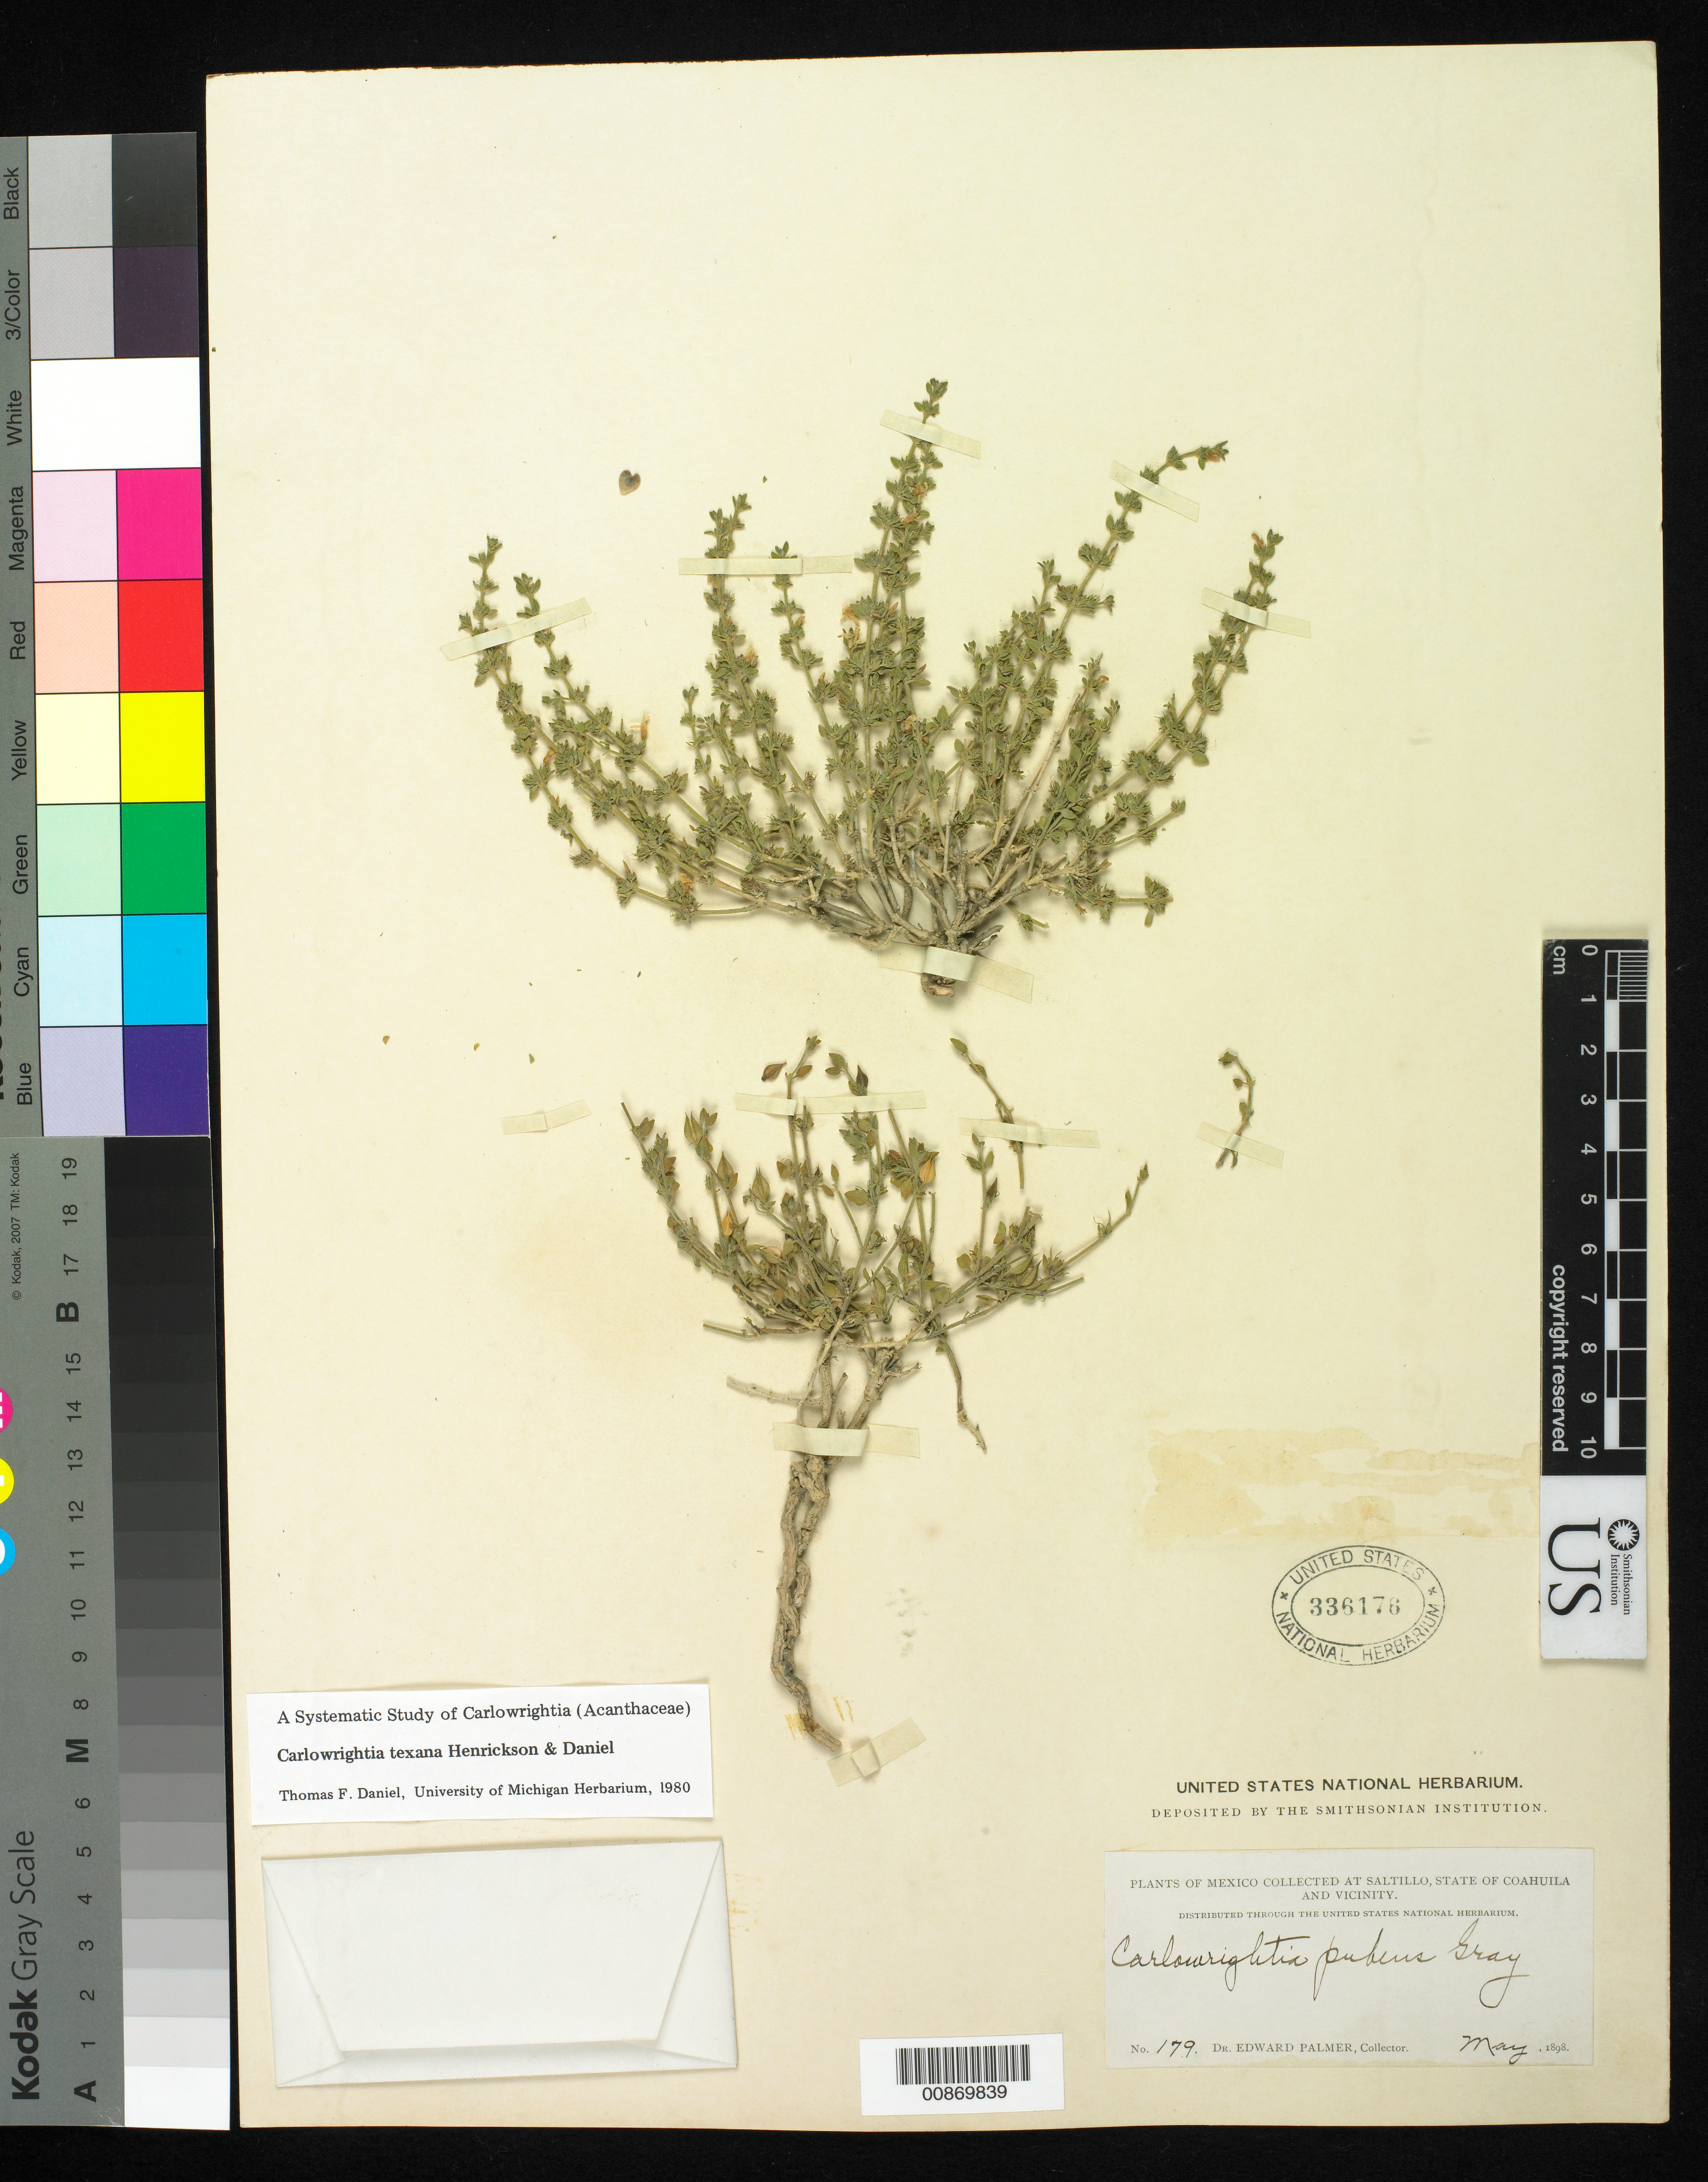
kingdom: Plantae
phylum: Tracheophyta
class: Magnoliopsida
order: Lamiales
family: Acanthaceae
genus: Carlowrightia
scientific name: Carlowrightia texana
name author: Henrickson & T.F. Daniel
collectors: E. Palmer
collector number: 179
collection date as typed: May 1898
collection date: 1898-05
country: Mexico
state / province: Coahuila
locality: Saltillo, Coahuila and vicinity.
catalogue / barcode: US 336176